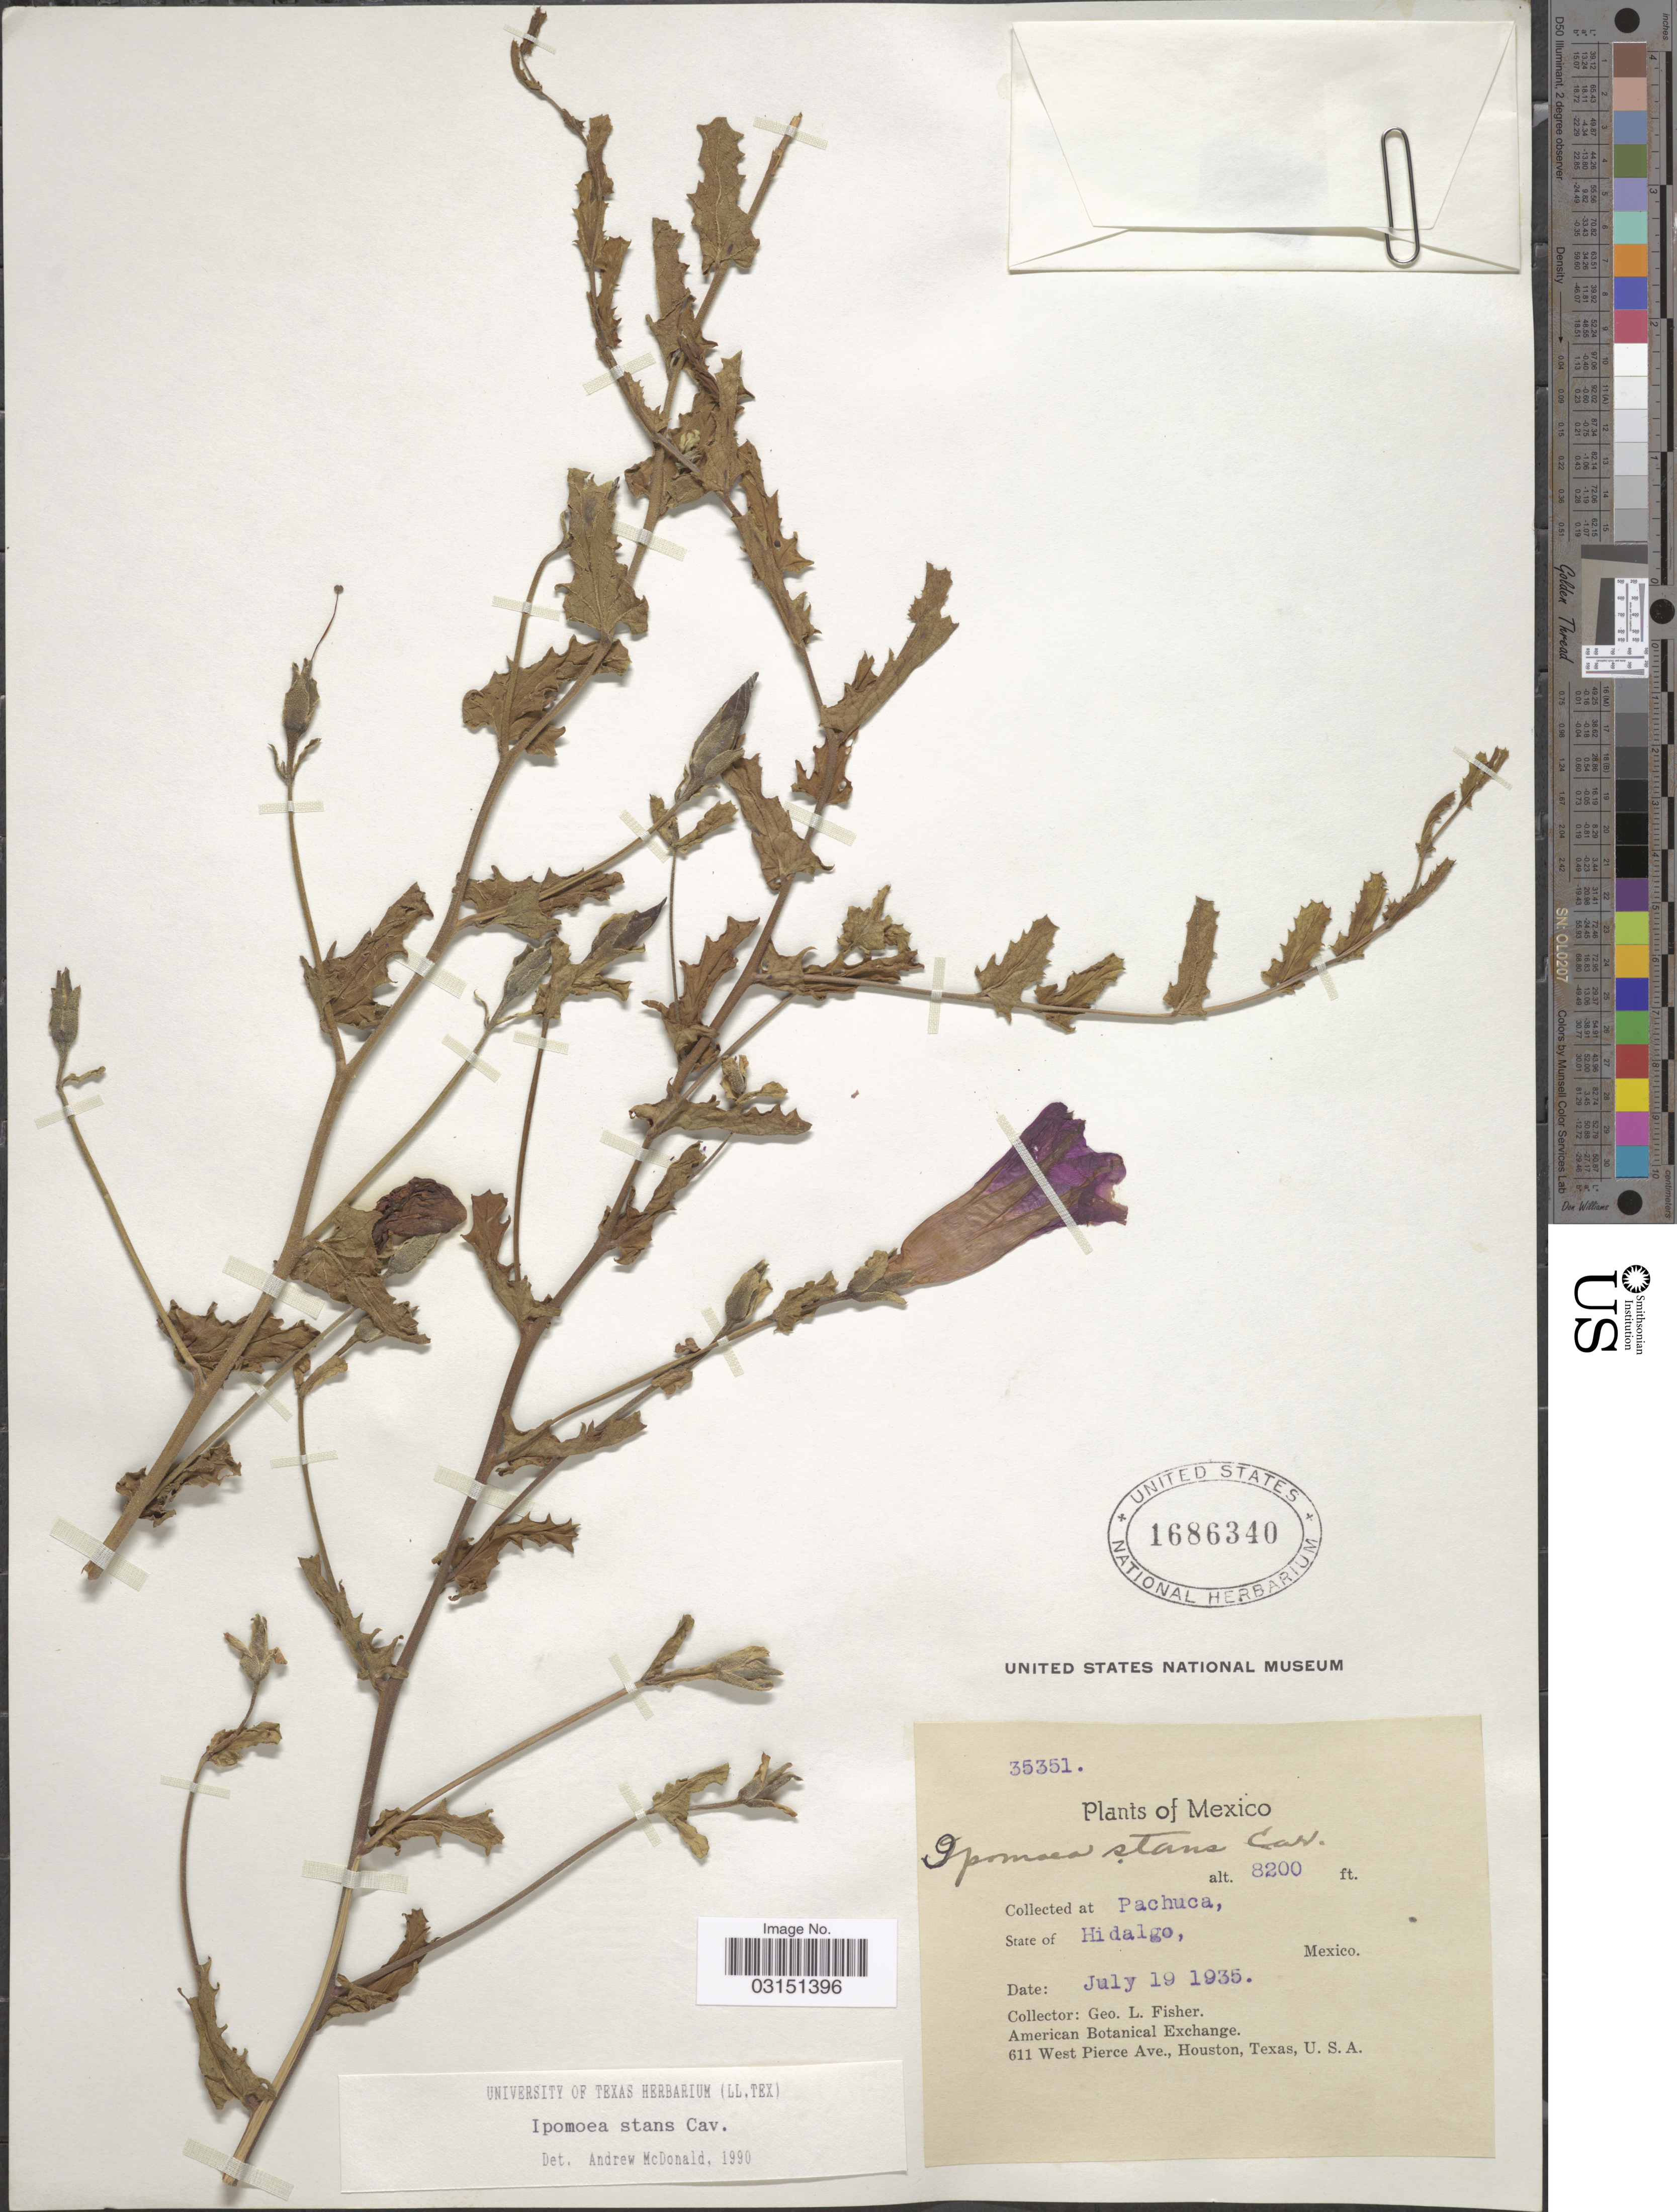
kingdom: Plantae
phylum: Tracheophyta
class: Magnoliopsida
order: Solanales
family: Convolvulaceae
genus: Ipomoea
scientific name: Ipomoea stans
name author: Cav.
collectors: G. L. Fisher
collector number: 35351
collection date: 1935-07-19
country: Mexico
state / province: Hidalgo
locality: Pachuca.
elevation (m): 2499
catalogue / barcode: US 1686340